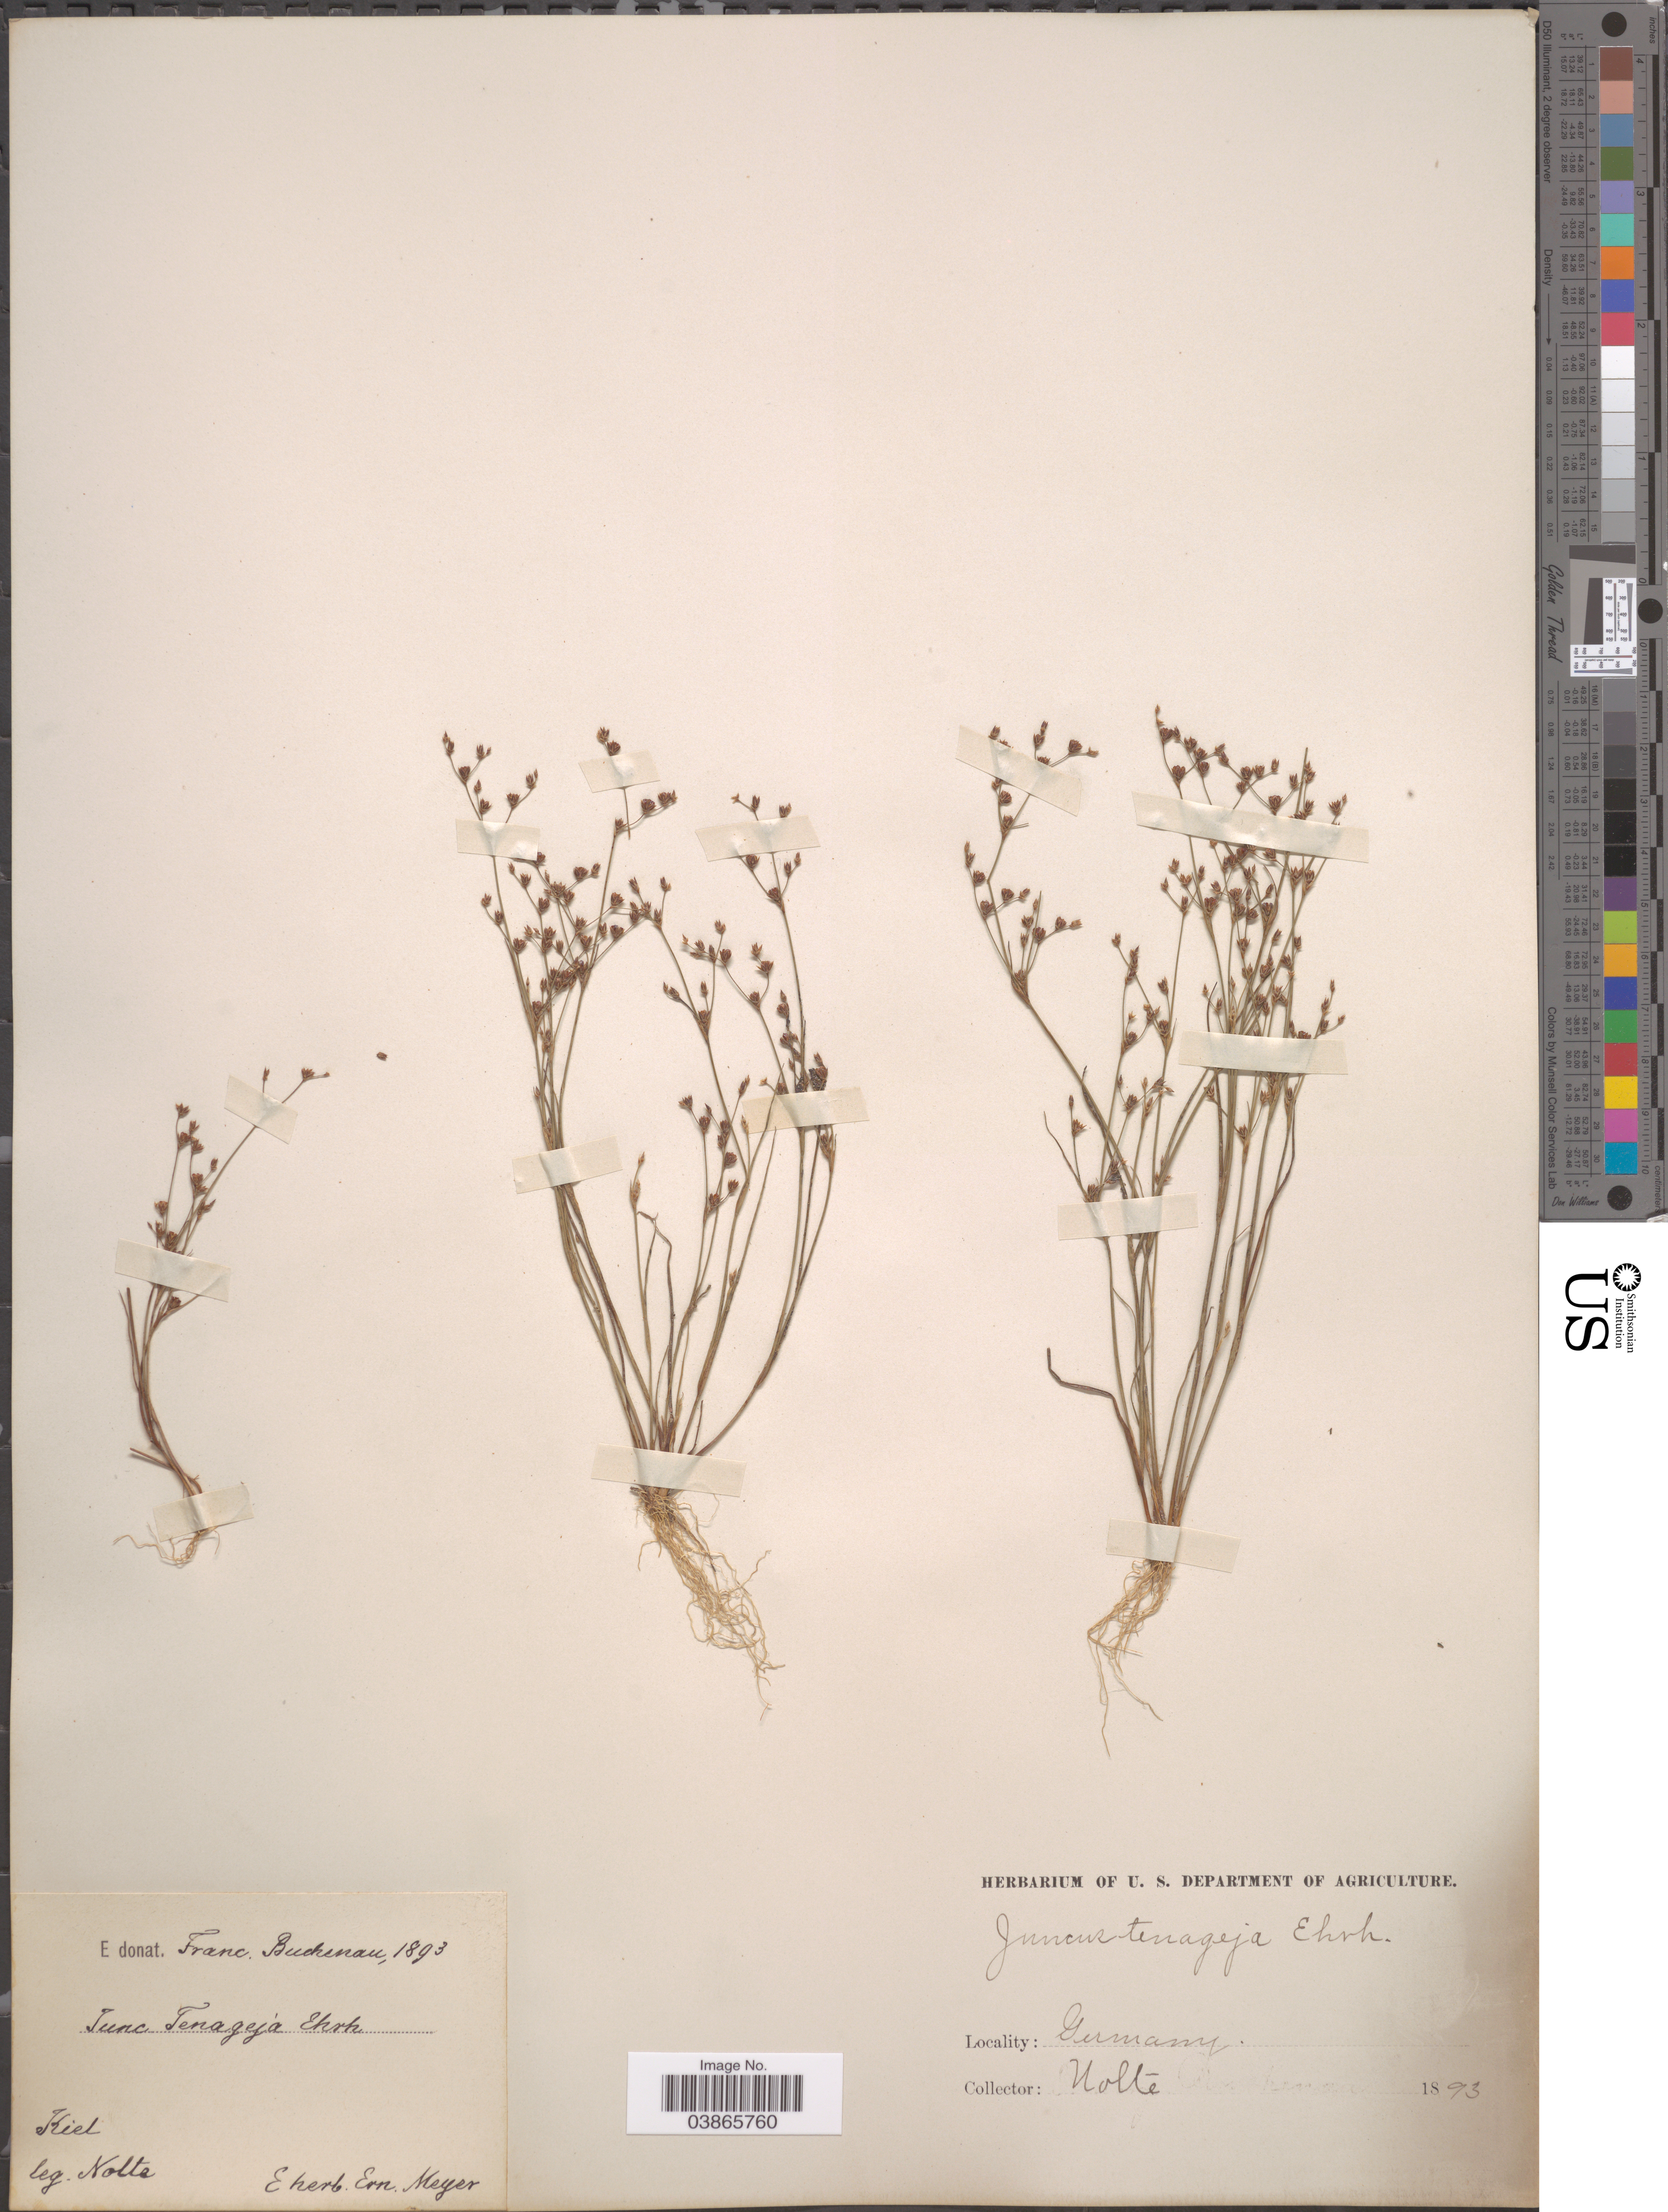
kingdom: Plantae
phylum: Tracheophyta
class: Liliopsida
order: Poales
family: Juncaceae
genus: Juncus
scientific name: Juncus tenageia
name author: Ehrh. ex L. f.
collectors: Nolte, --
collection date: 1893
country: Germany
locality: Kiel.